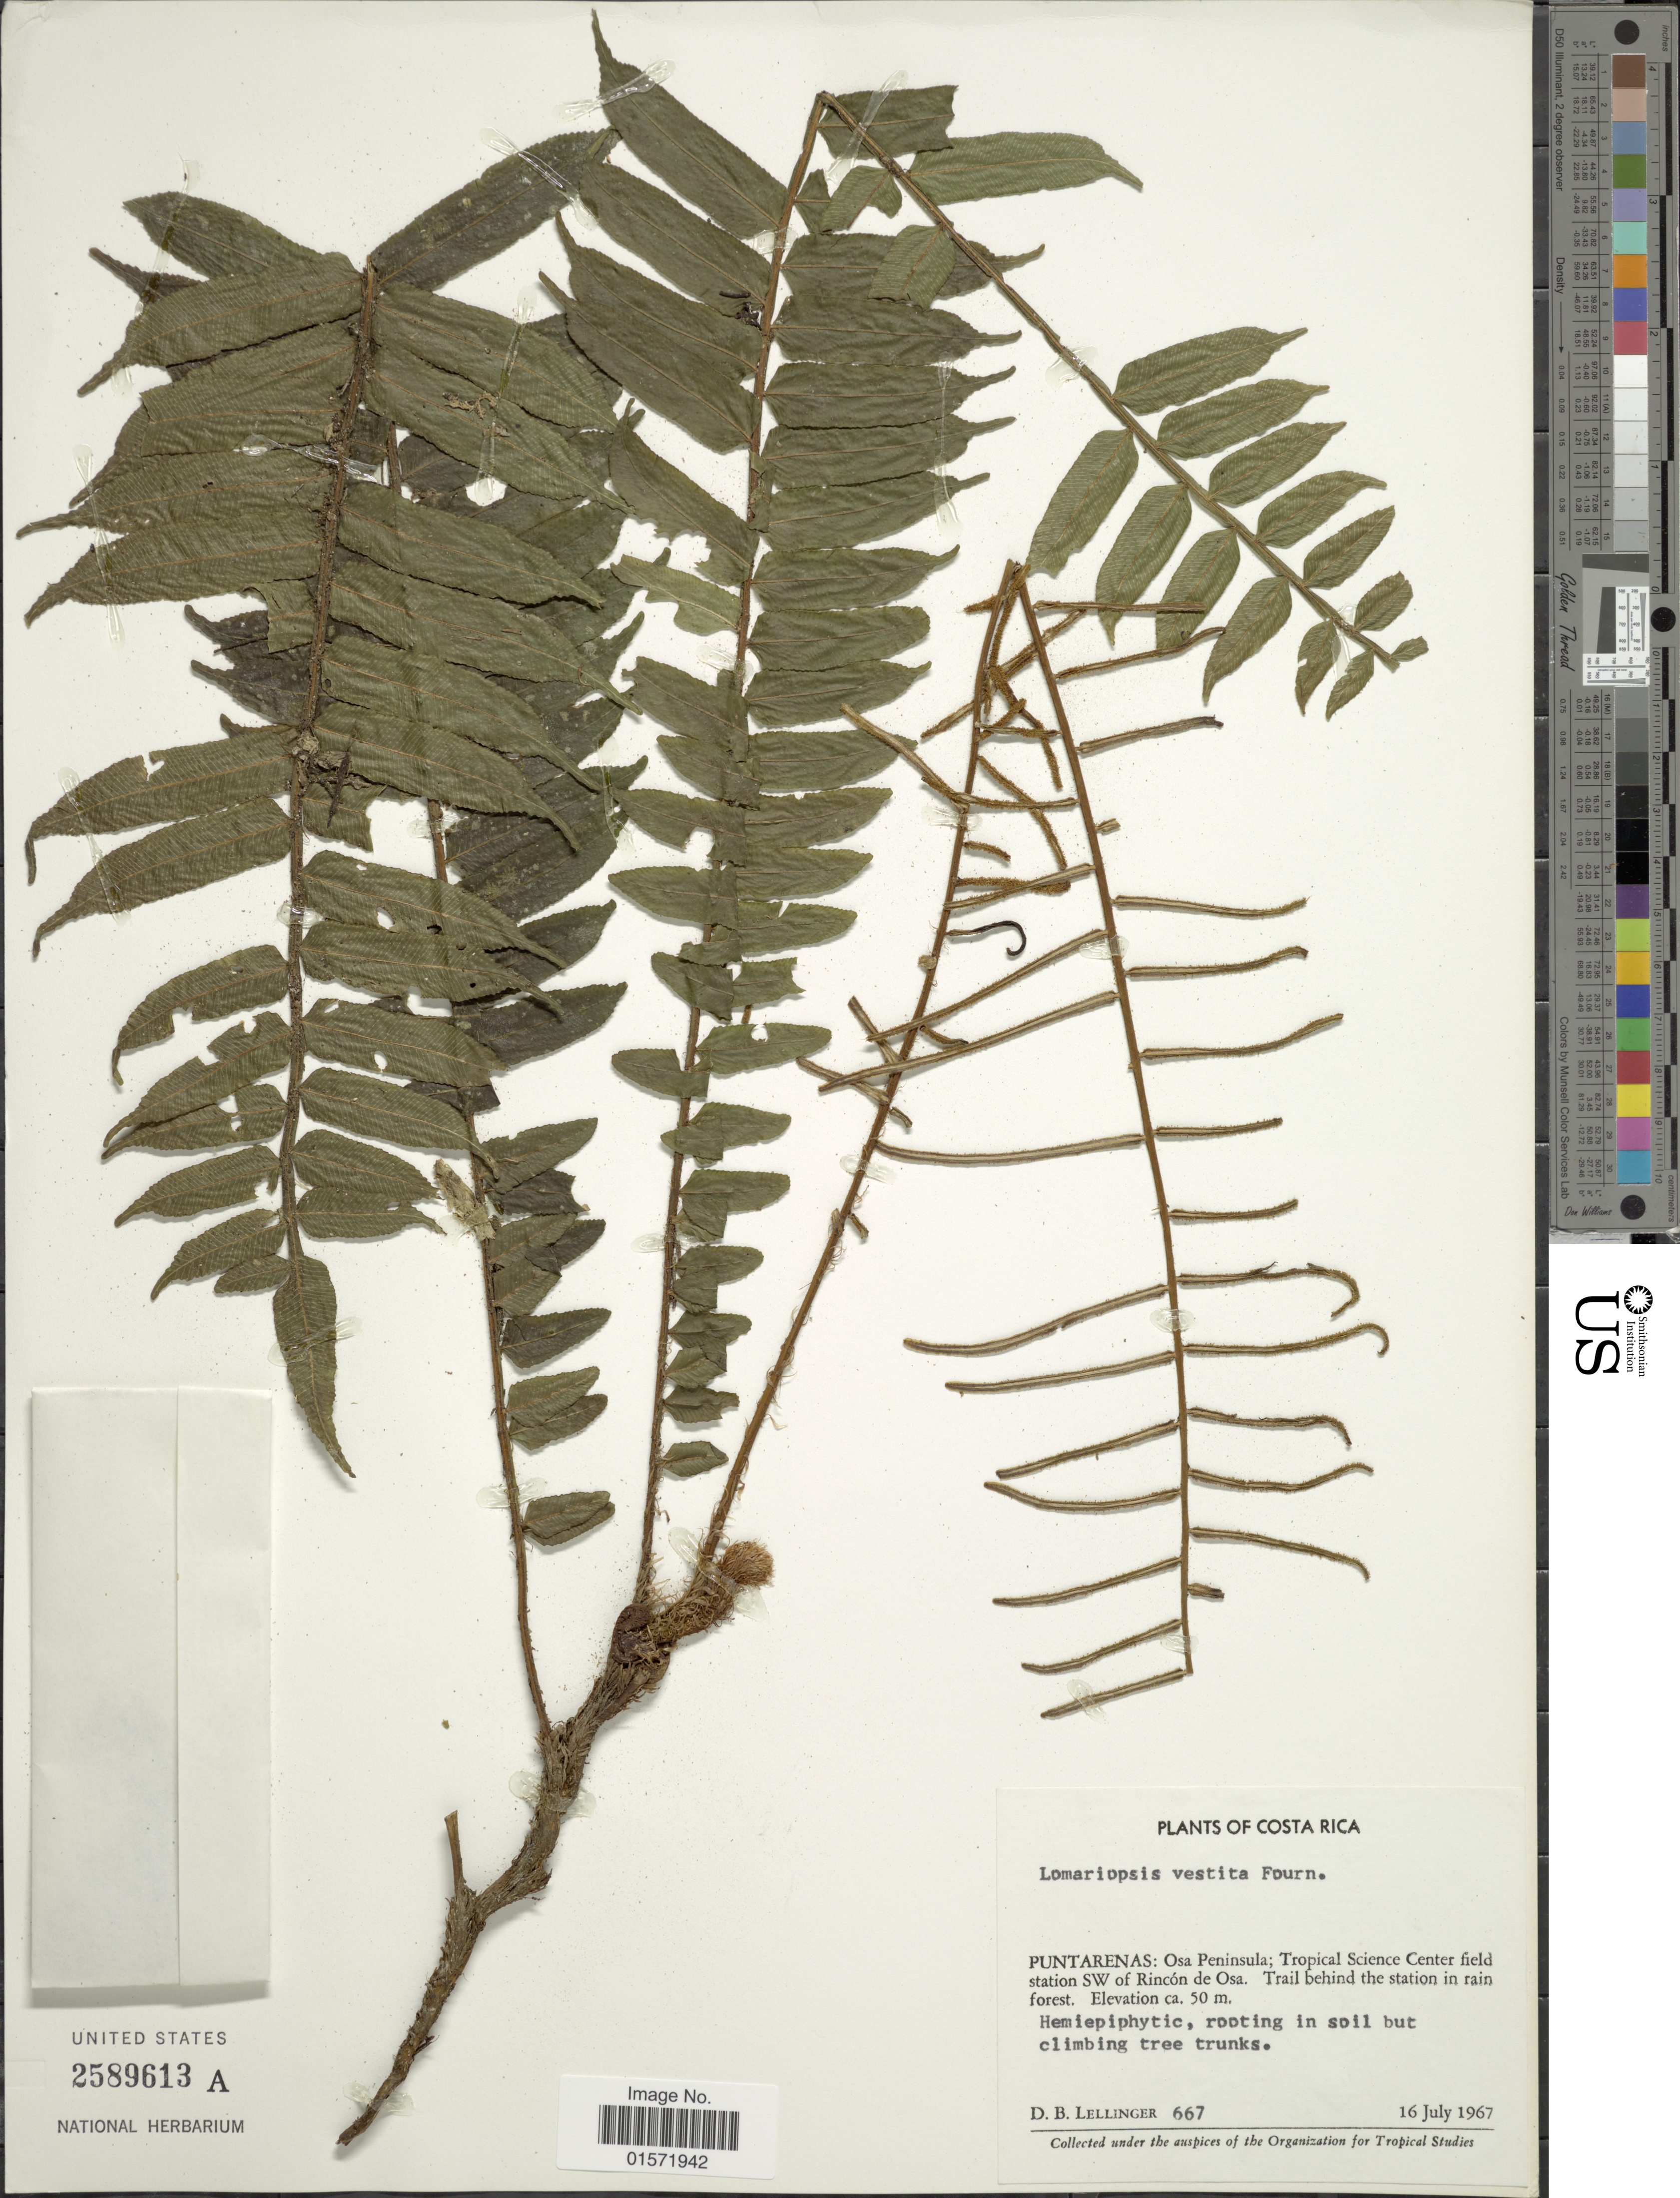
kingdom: Plantae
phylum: Tracheophyta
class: Polypodiopsida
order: Polypodiales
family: Lomariopsidaceae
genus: Lomariopsis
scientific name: Lomariopsis vestita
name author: E. Fourn.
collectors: D. B. Lellinger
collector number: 667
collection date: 1967-07-16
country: Costa Rica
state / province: Puntarenas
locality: Osa Peninsula; Tropical Science Center field station SW of Rincón de Osa. Trail behind the station in rain forest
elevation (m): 50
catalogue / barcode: US 2589613A